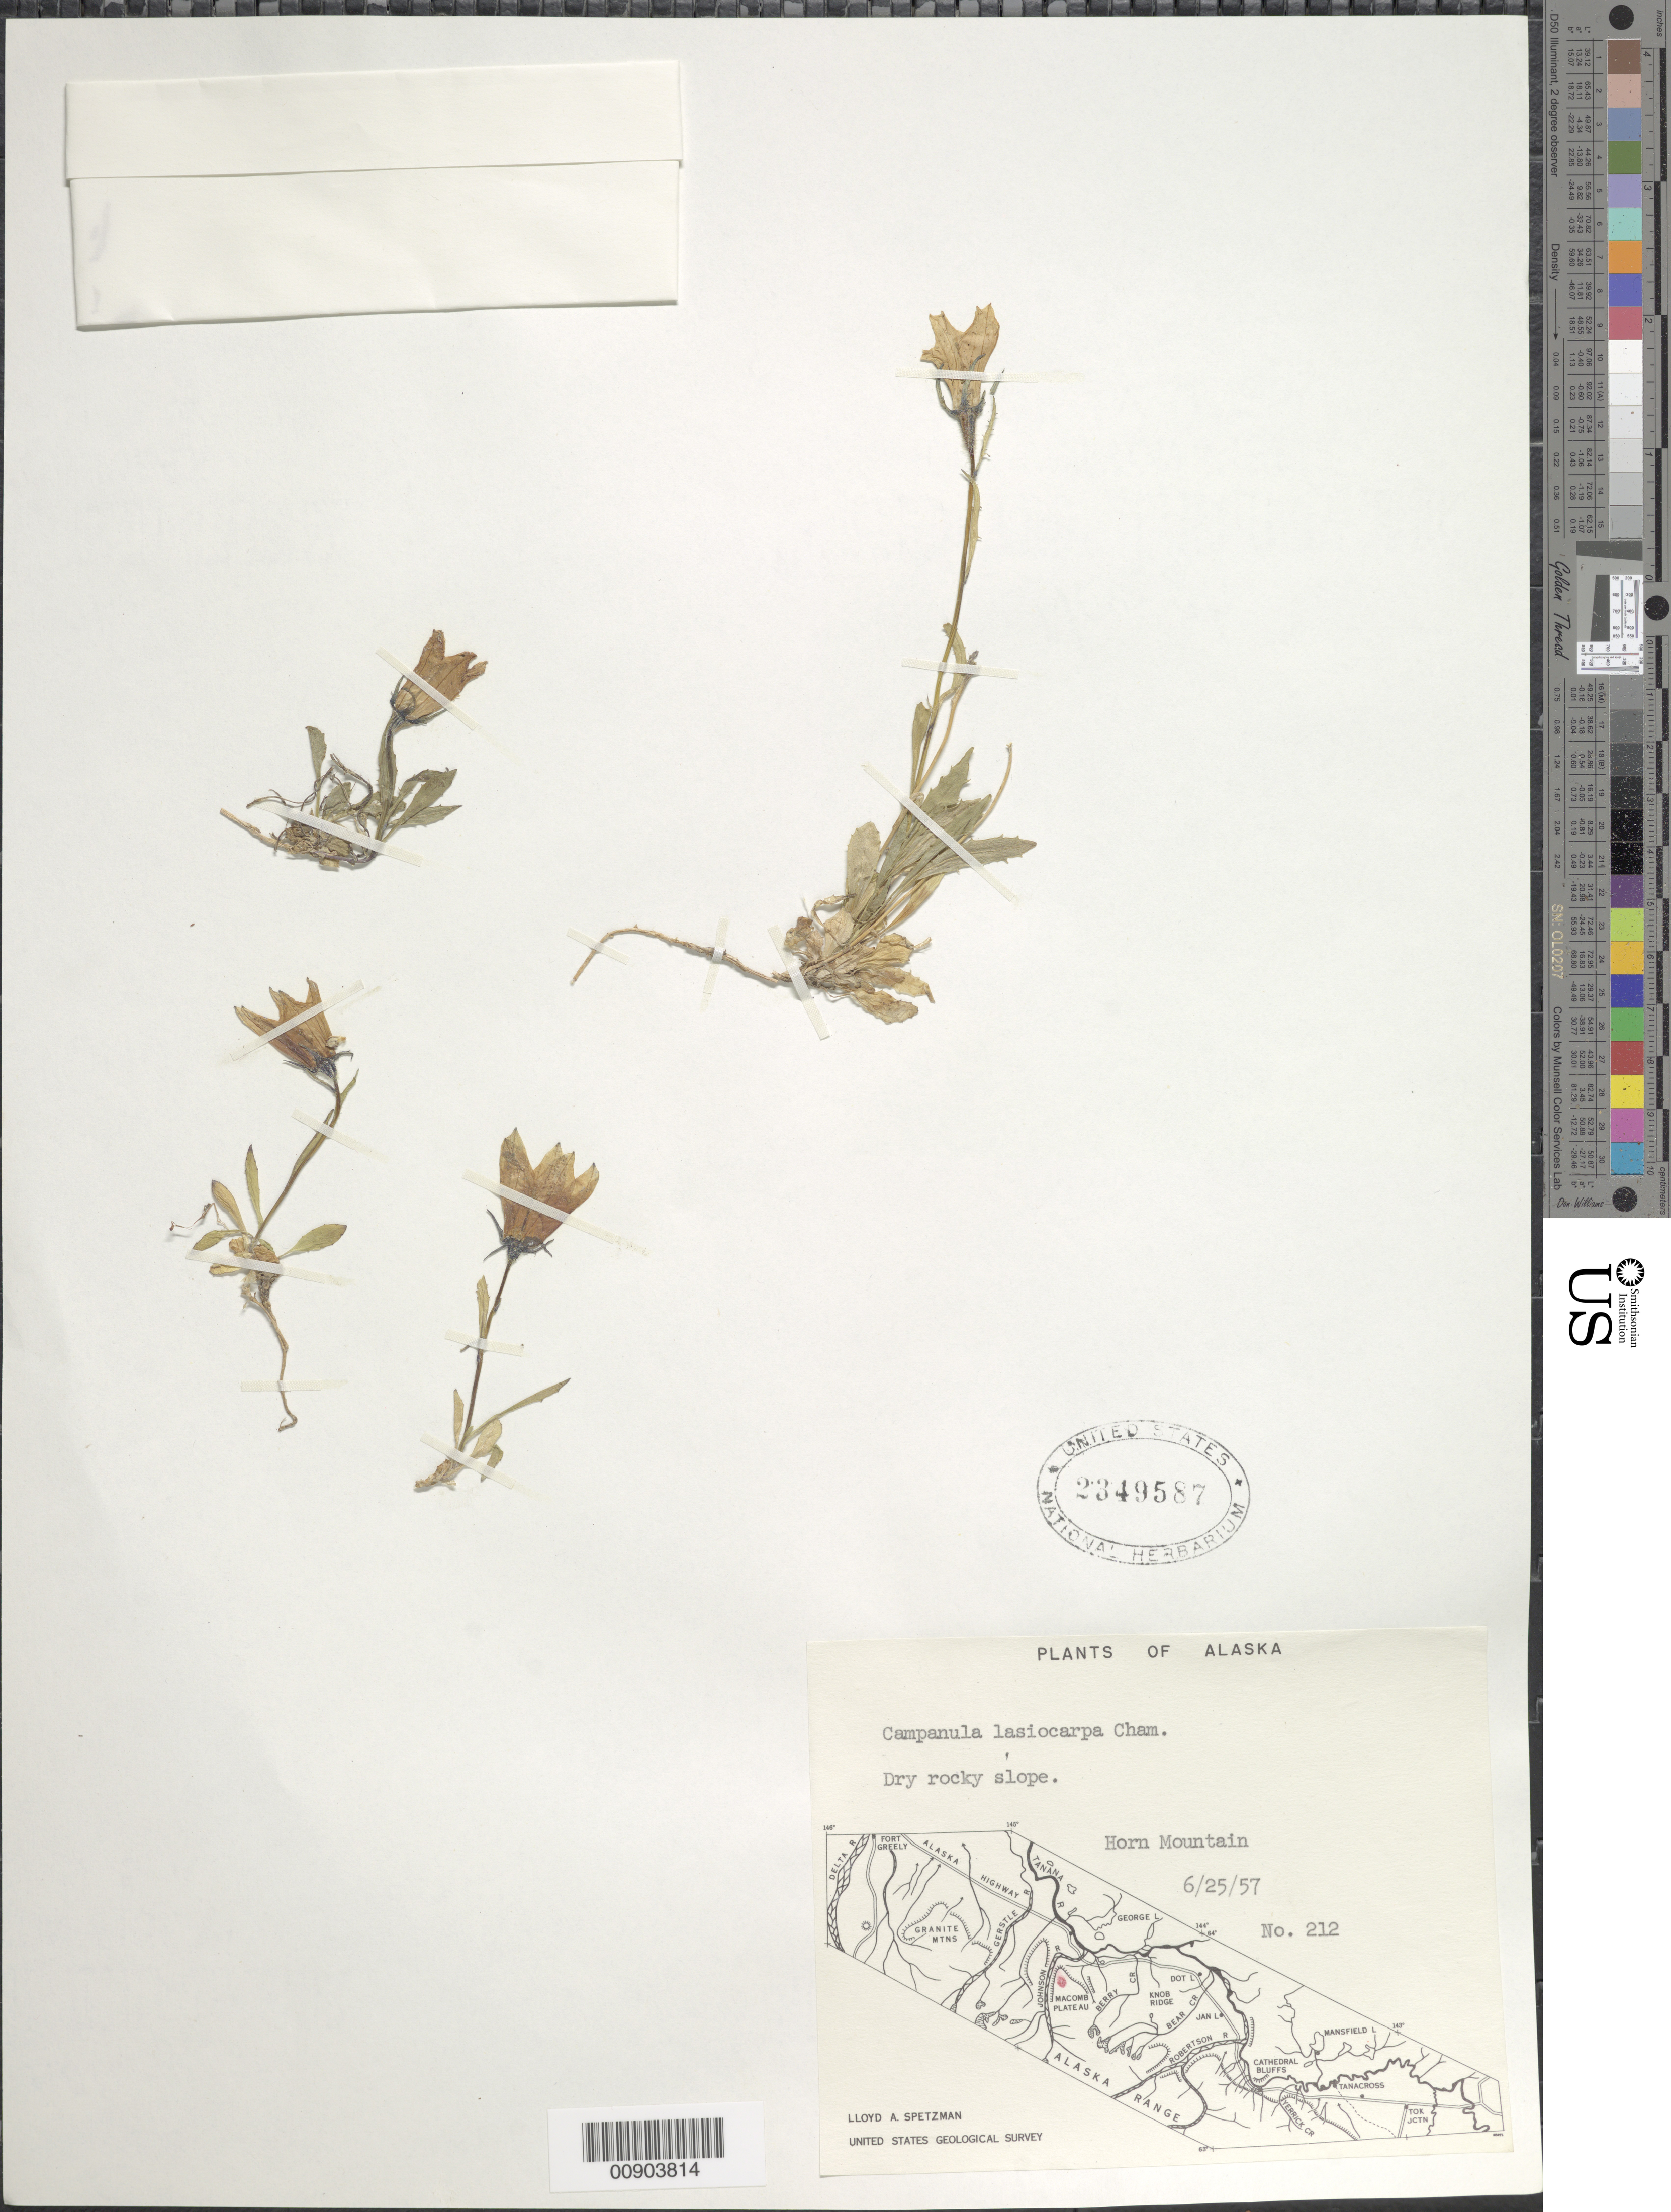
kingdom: Plantae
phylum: Tracheophyta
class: Magnoliopsida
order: Asterales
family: Campanulaceae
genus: Campanula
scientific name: Campanula lasiocarpa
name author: Cham.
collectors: L. Spetzman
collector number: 212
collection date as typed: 25 Jun 1957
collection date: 1957-06-25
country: United States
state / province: Alaska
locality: Horn Mountain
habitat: Dry rocky slope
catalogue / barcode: US 2349587